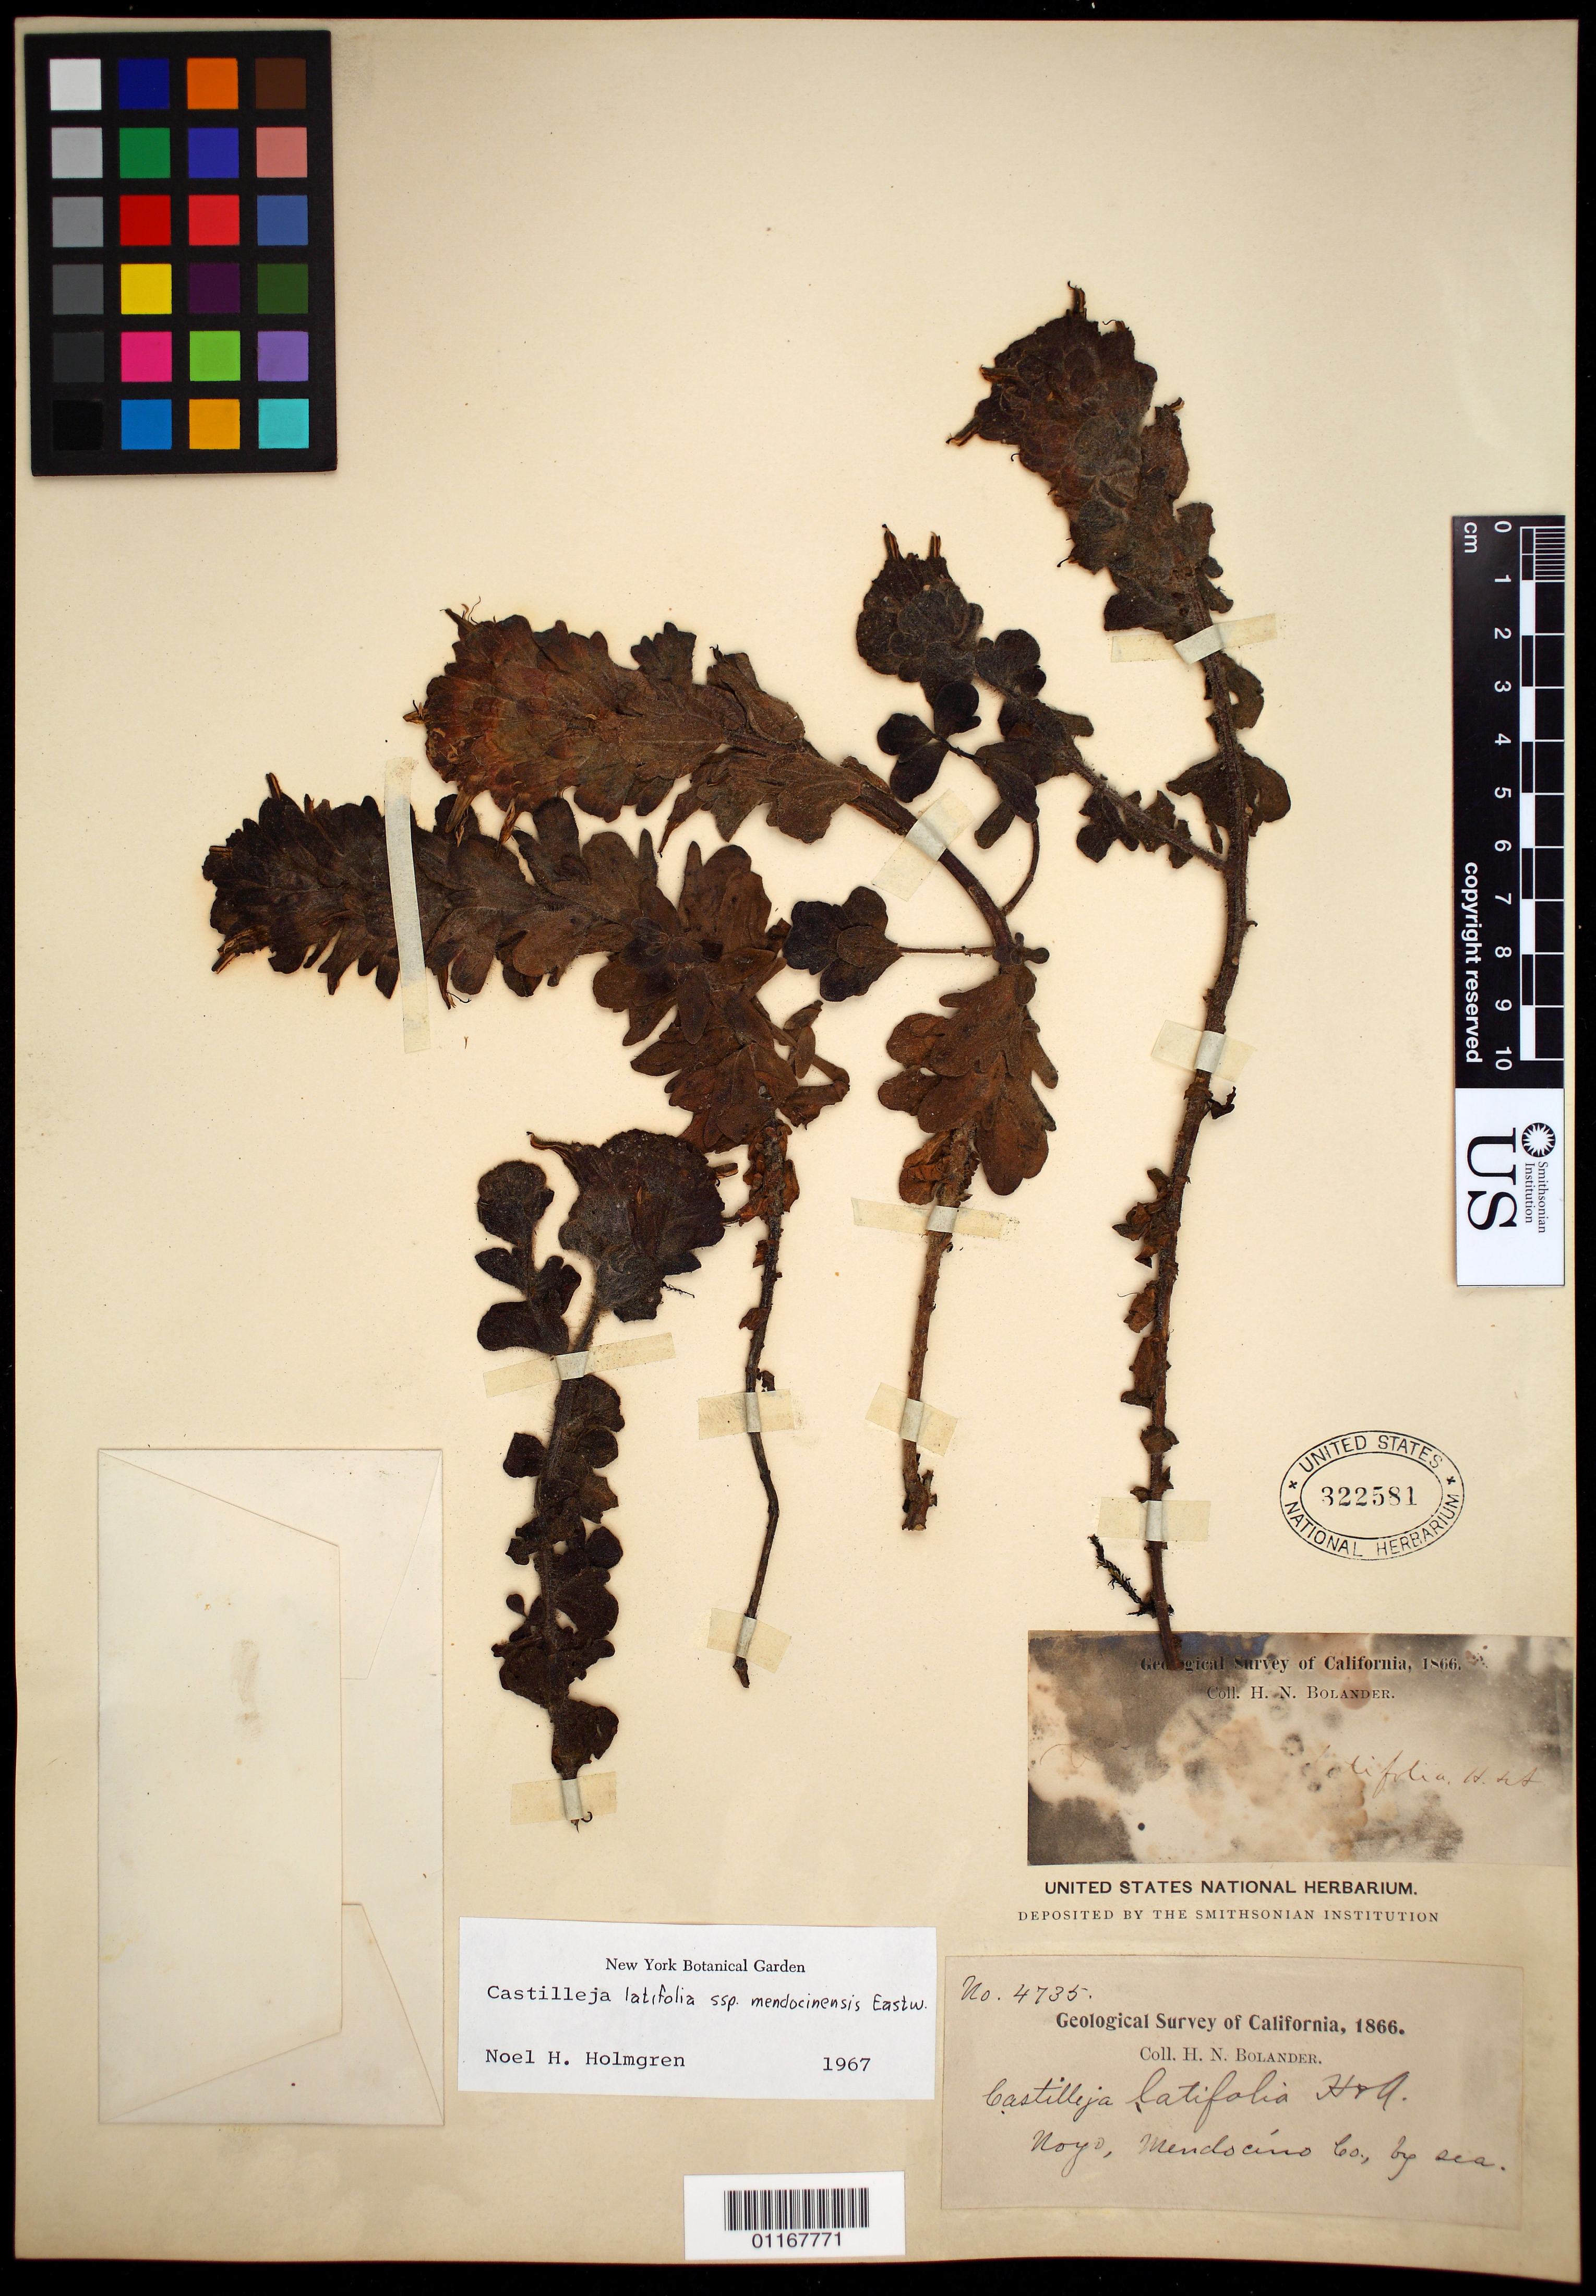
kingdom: Plantae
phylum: Tracheophyta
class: Magnoliopsida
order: Lamiales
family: Orobanchaceae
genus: Castilleja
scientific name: Castilleja latifolia subsp. mendocinensis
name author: Eastw.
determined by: Holmgren, N. H., (NY), New York Botanical Garden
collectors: H. Bolander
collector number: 4735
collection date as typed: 1866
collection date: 1866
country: United States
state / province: California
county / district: Mendocino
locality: Noyo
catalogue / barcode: US 322581